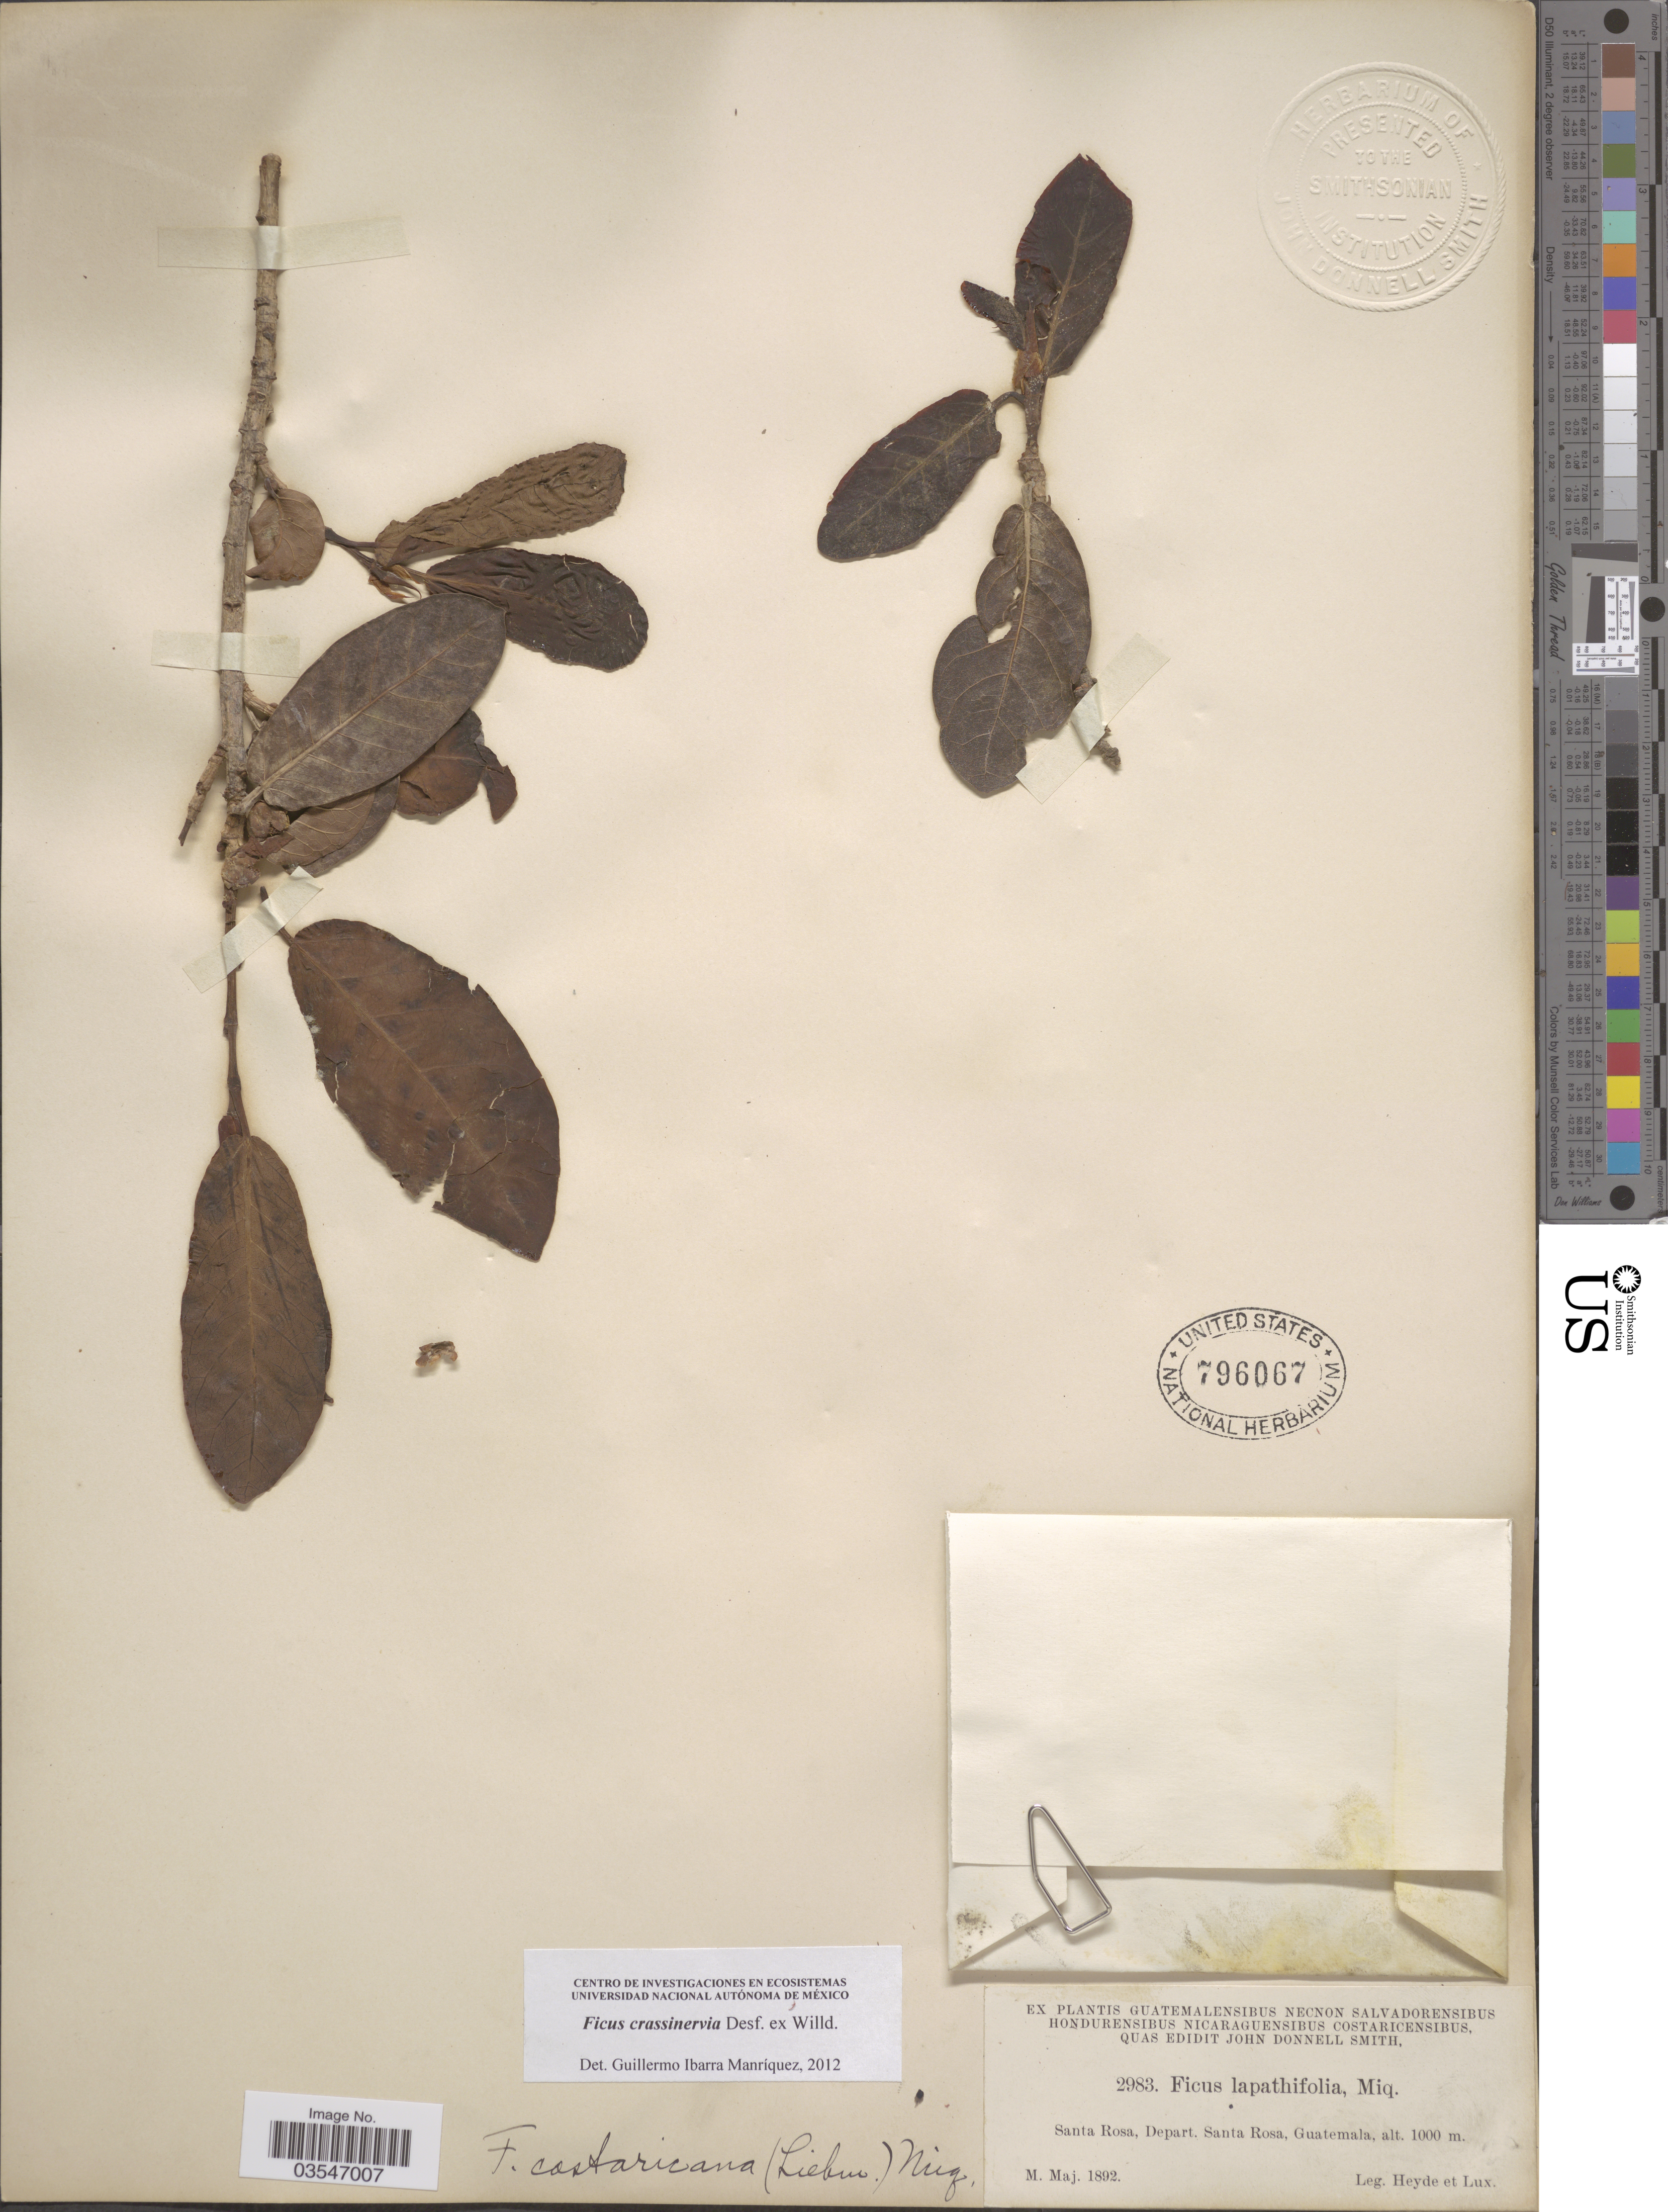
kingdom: Plantae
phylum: Tracheophyta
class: Magnoliopsida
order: Rosales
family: Moraceae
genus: Ficus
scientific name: Ficus crassinervia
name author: Desf. ex Willd.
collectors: Heyde & Lux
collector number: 2983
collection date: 1892-05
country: Guatemala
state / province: Santa Rosa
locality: Santa Rosa, Depart. Santa Rosa.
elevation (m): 1000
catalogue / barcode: US 796067